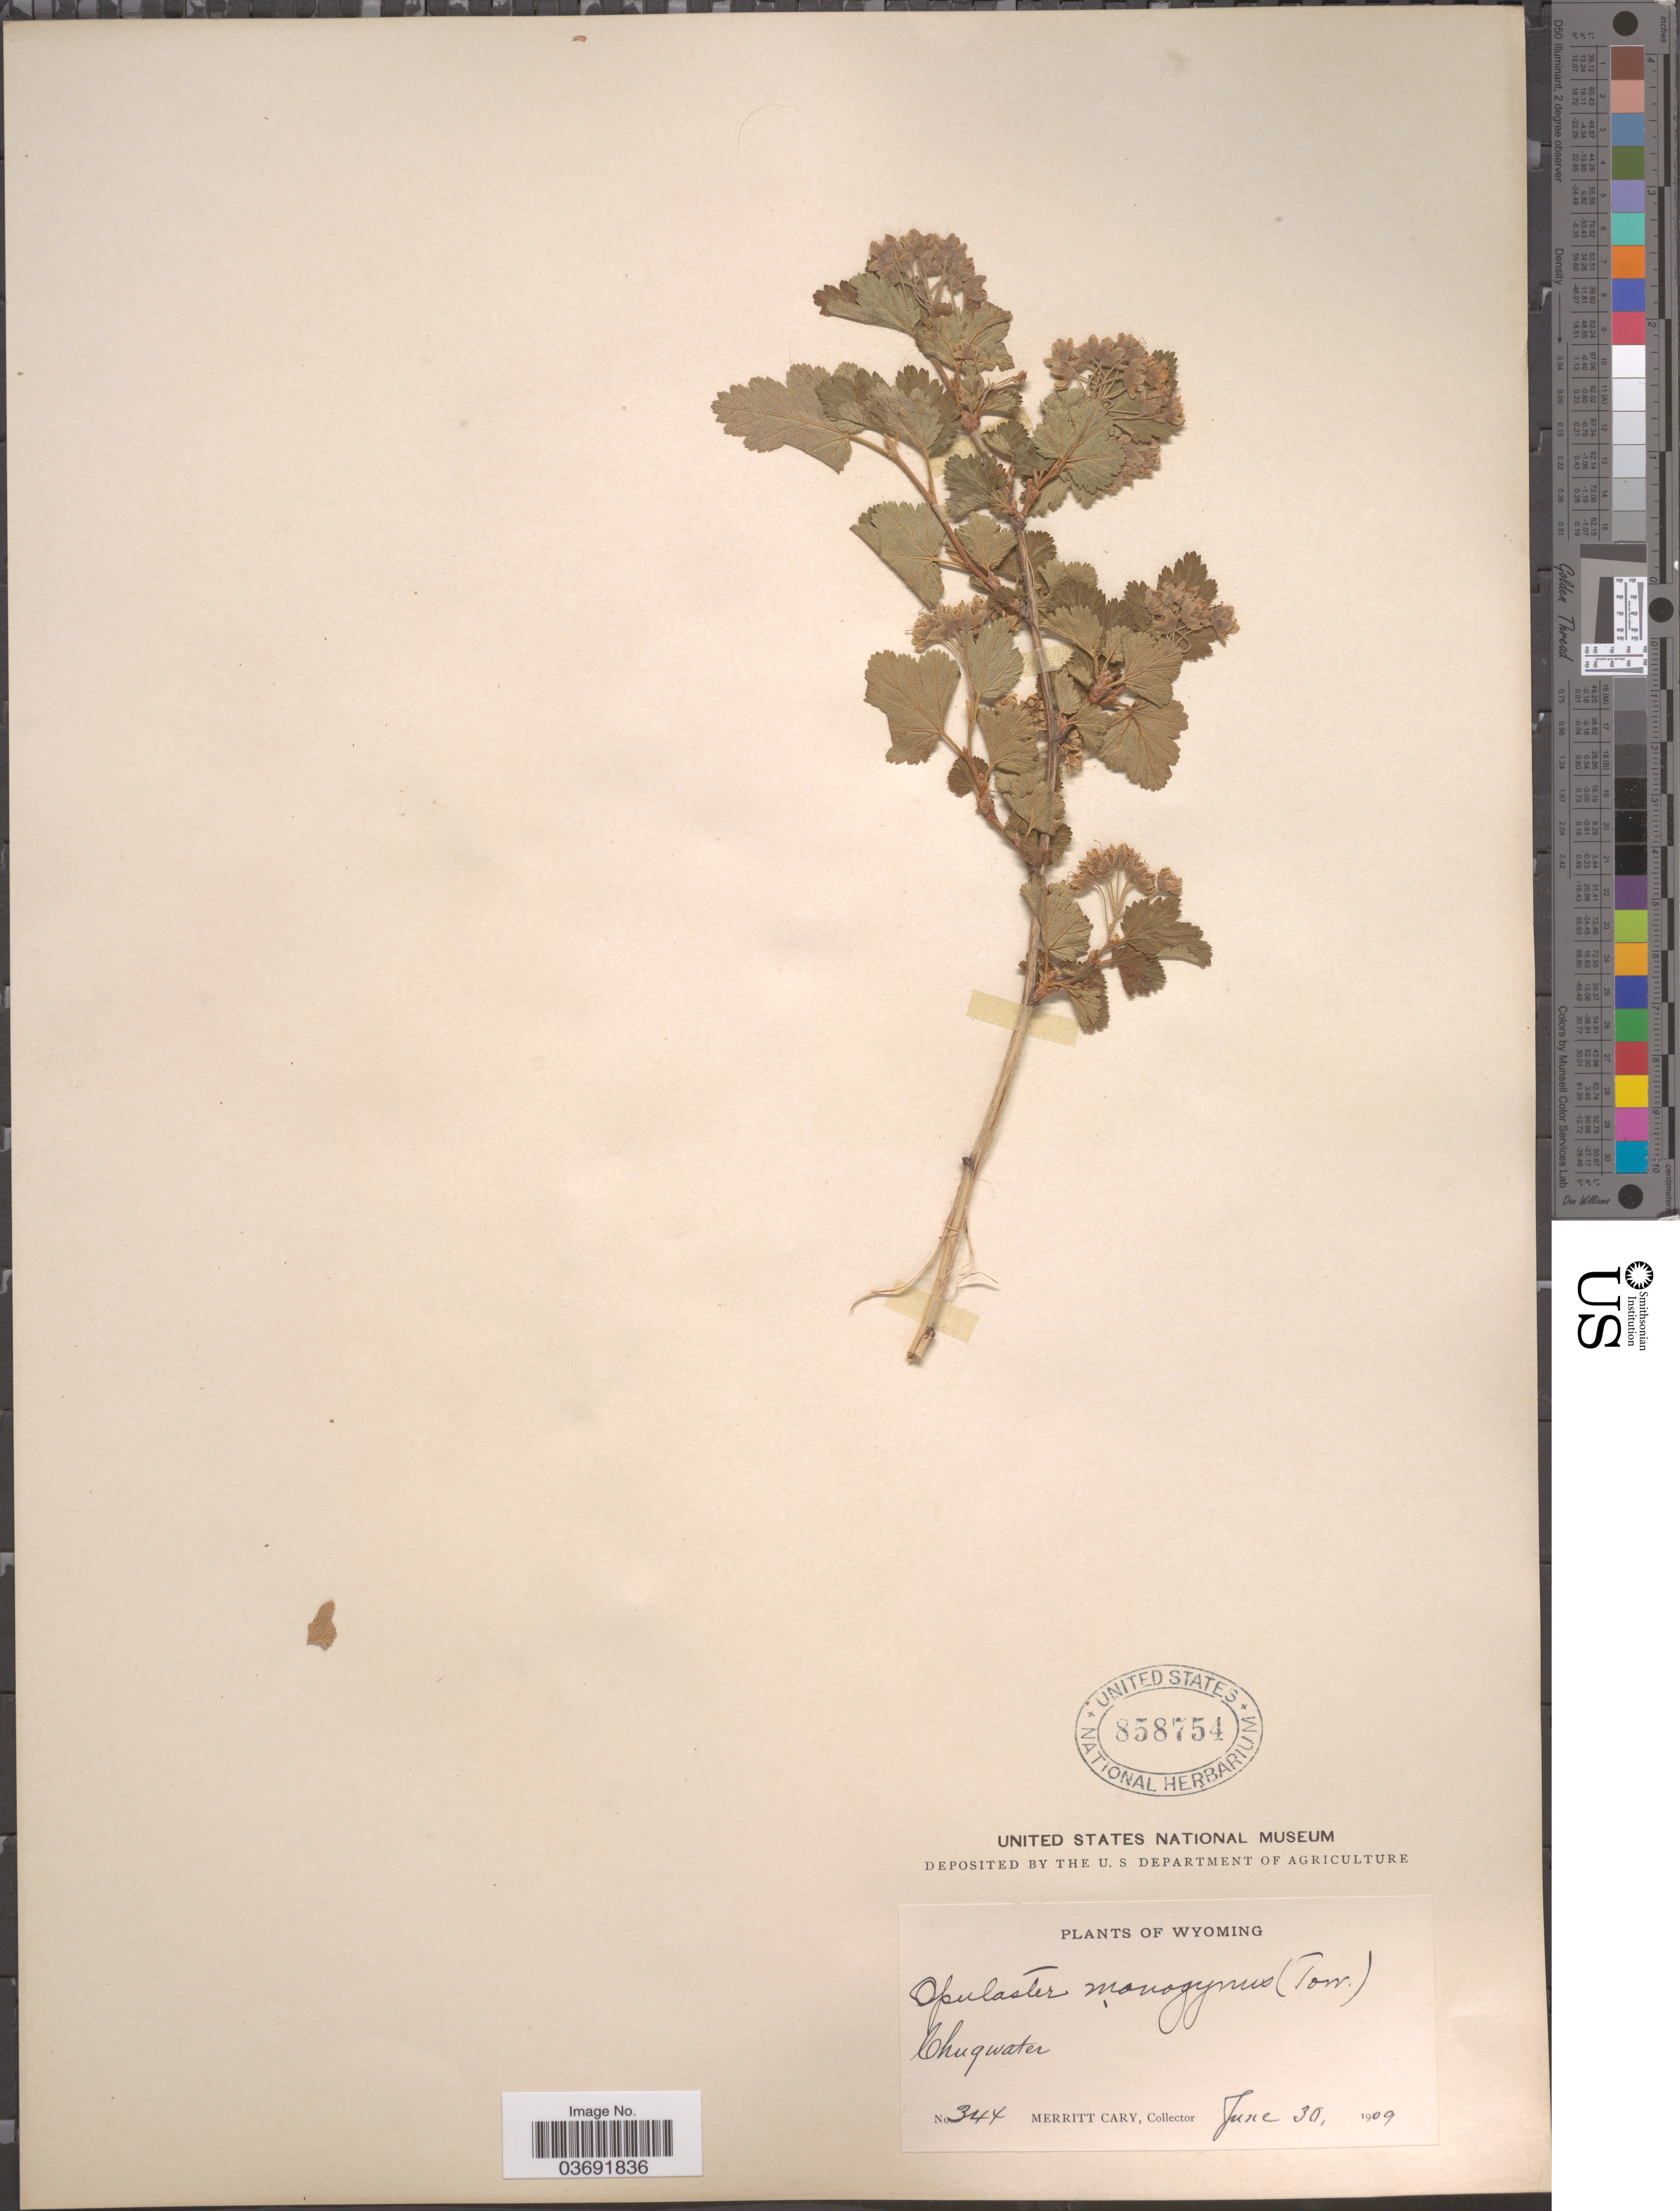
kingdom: Plantae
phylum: Tracheophyta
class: Magnoliopsida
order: Rosales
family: Rosaceae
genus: Physocarpus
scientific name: Physocarpus monogynus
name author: (Torr.) J.M. Coult.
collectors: M. Cary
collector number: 344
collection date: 1909-06-30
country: United States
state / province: Wyoming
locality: Chugwater.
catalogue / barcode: US 858754